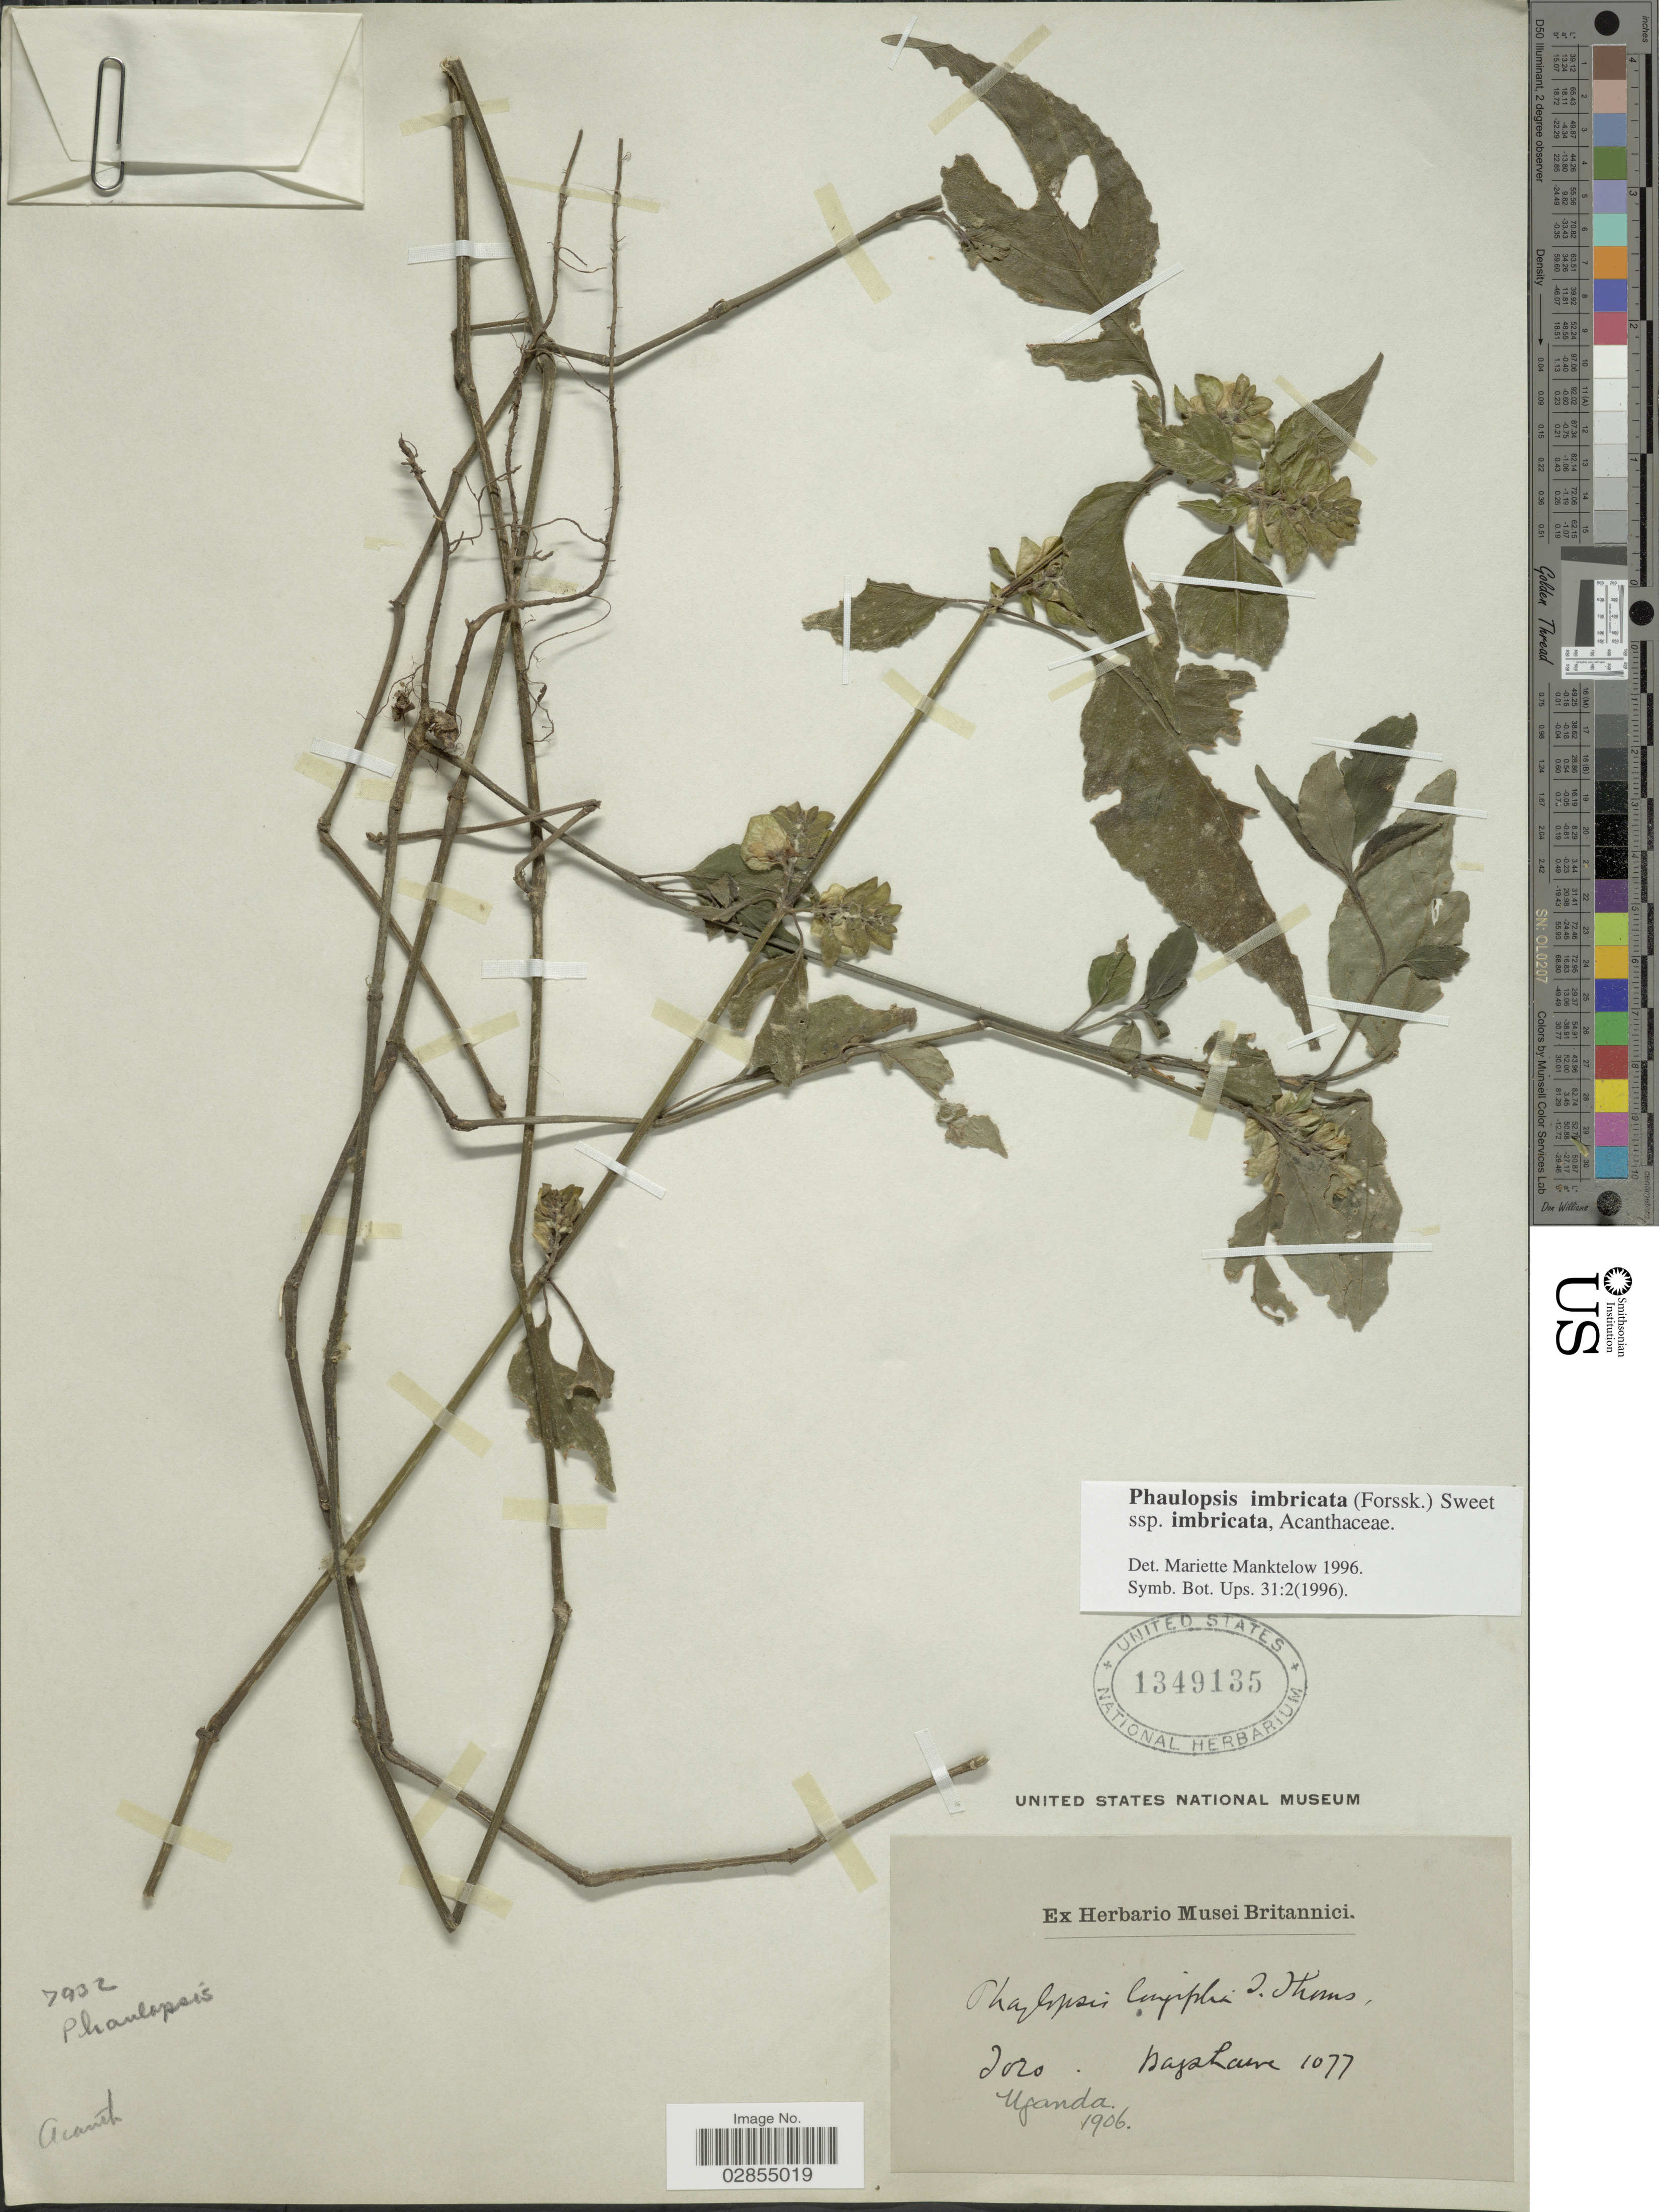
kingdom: Plantae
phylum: Tracheophyta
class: Magnoliopsida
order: Lamiales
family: Acanthaceae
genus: Phaulopsis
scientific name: Phaulopsis imbricata subsp. imbricata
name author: (Forssk.) Sweet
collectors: Bagshawe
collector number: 1077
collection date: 1906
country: Uganda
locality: Toro.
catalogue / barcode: US 1349135